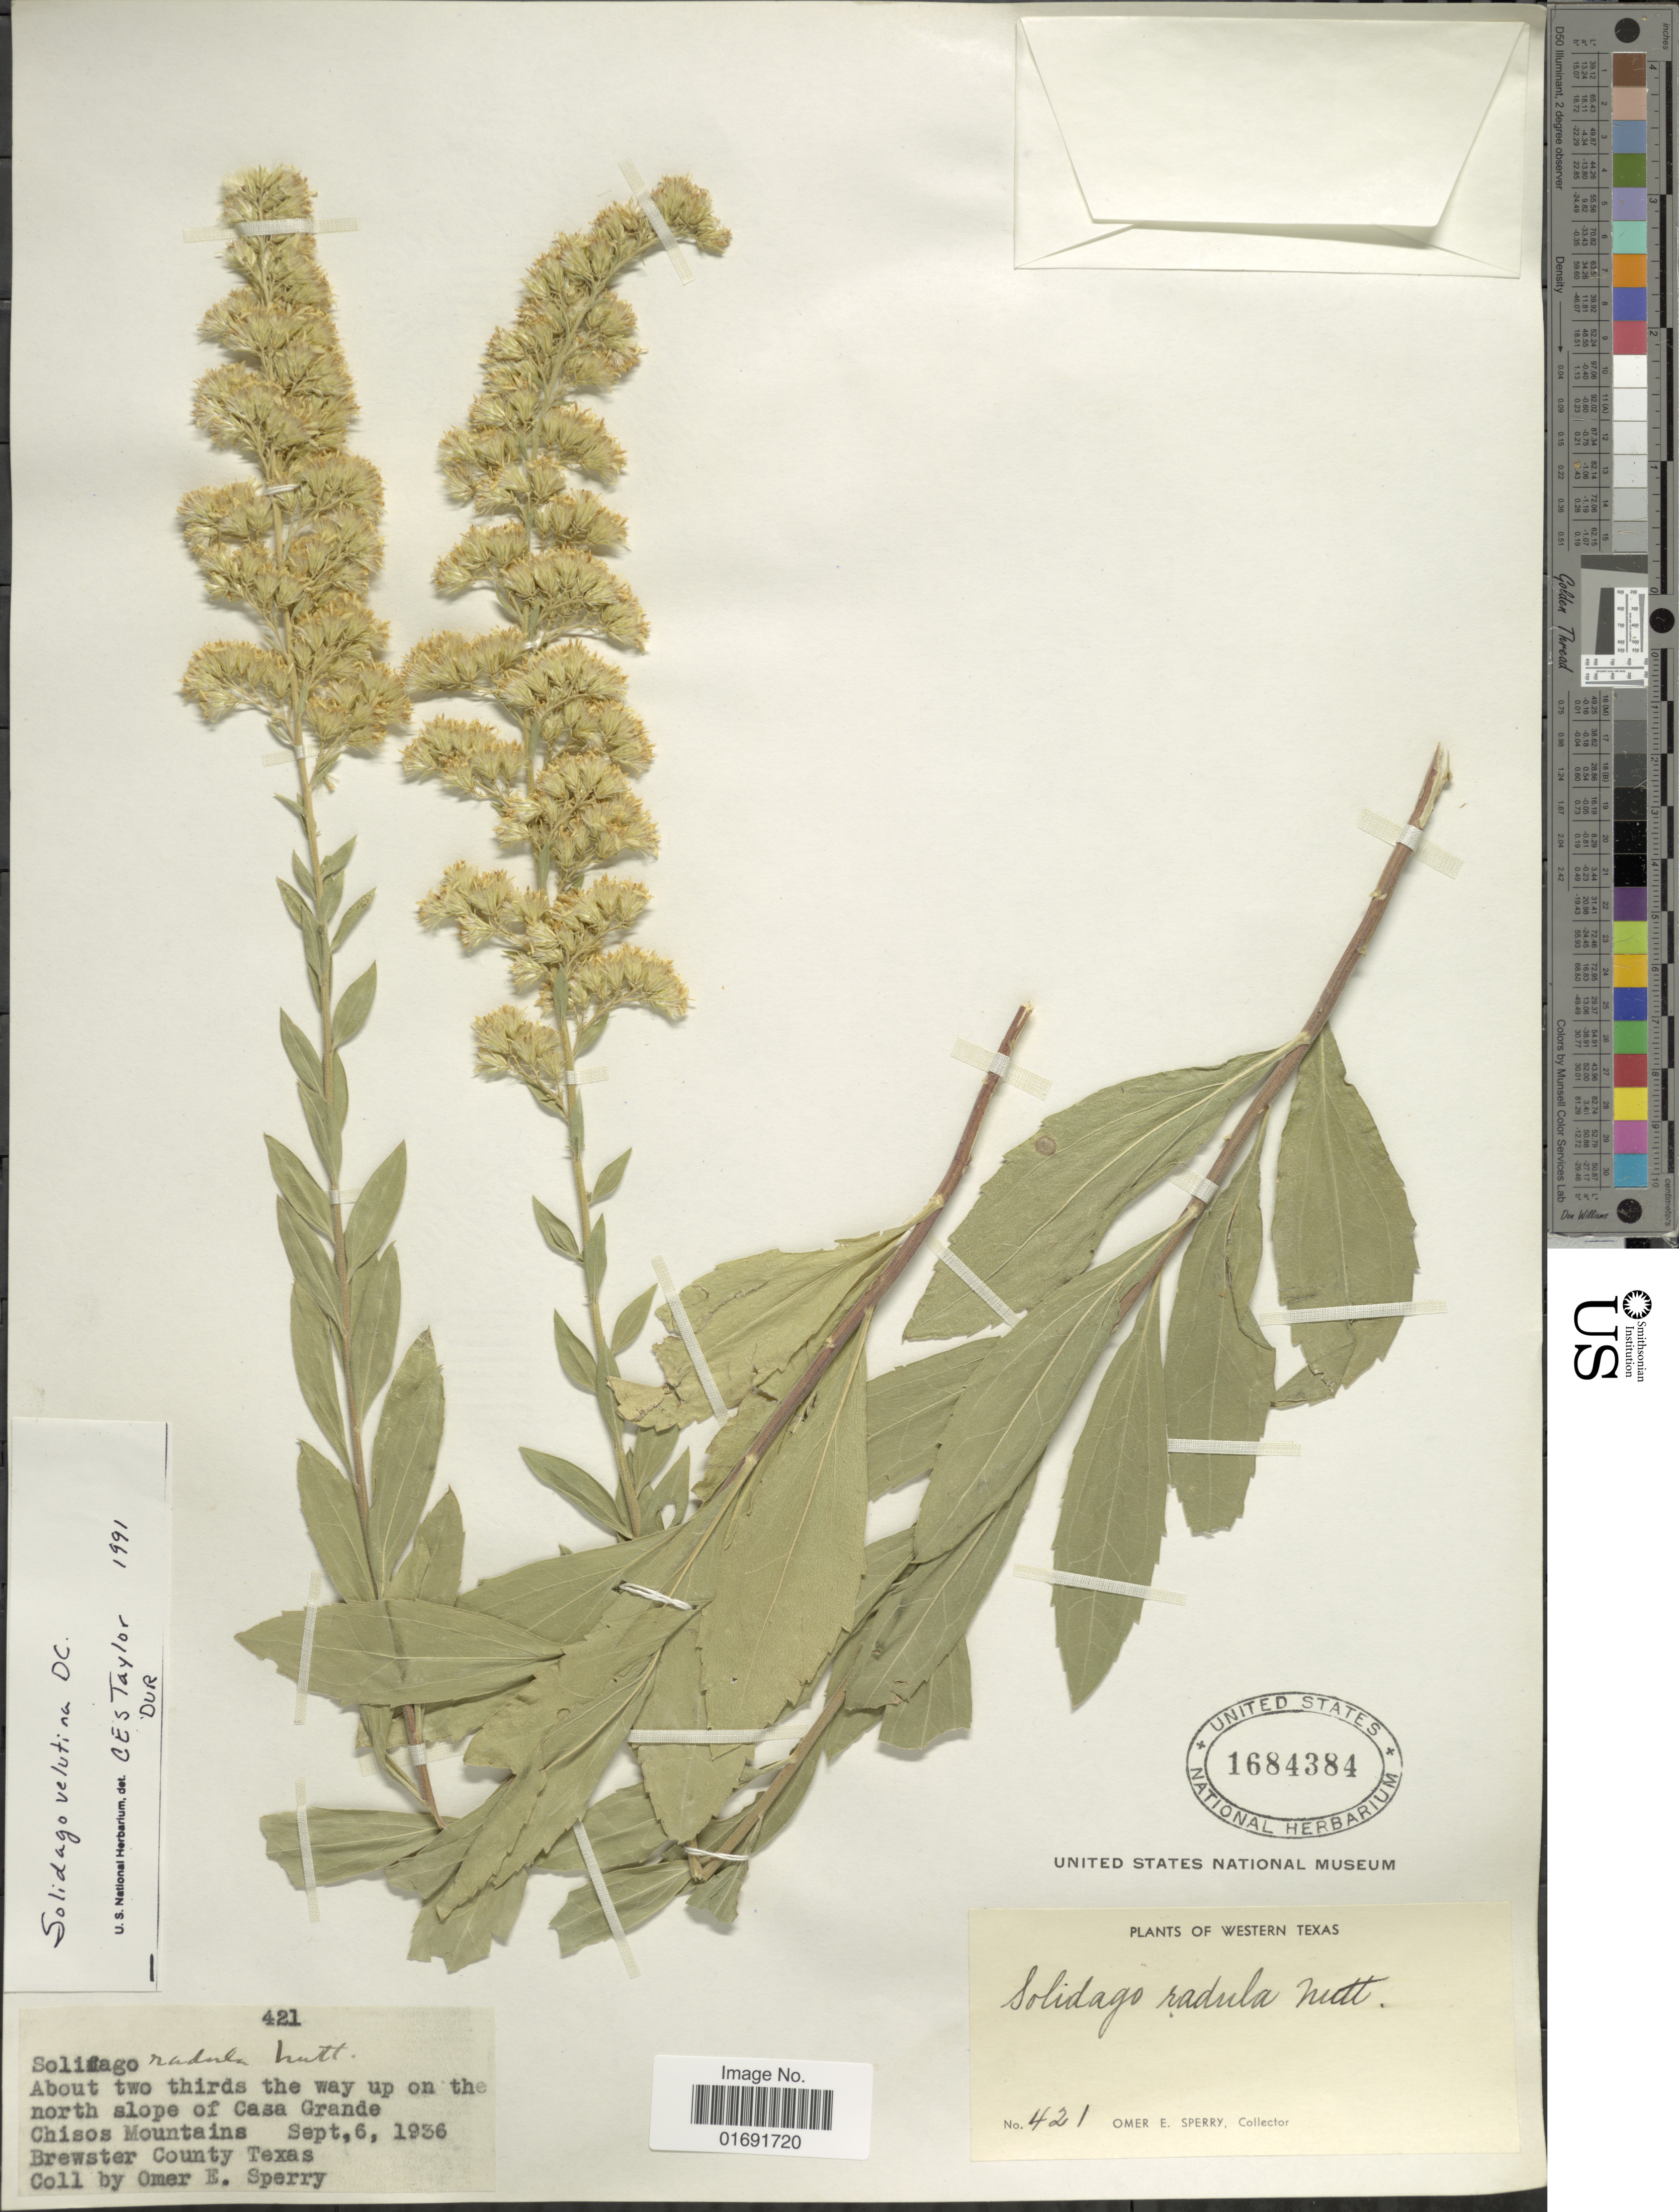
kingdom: Plantae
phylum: Tracheophyta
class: Magnoliopsida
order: Asterales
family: Asteraceae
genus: Solidago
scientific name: Solidago velutina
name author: DC.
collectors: O. E. Sperry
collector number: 421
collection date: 1936-09-06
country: United States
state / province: Texas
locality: Western Texas, north slope of Casa Grande Chisos Mountains, Brewster County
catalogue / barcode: US 1684384